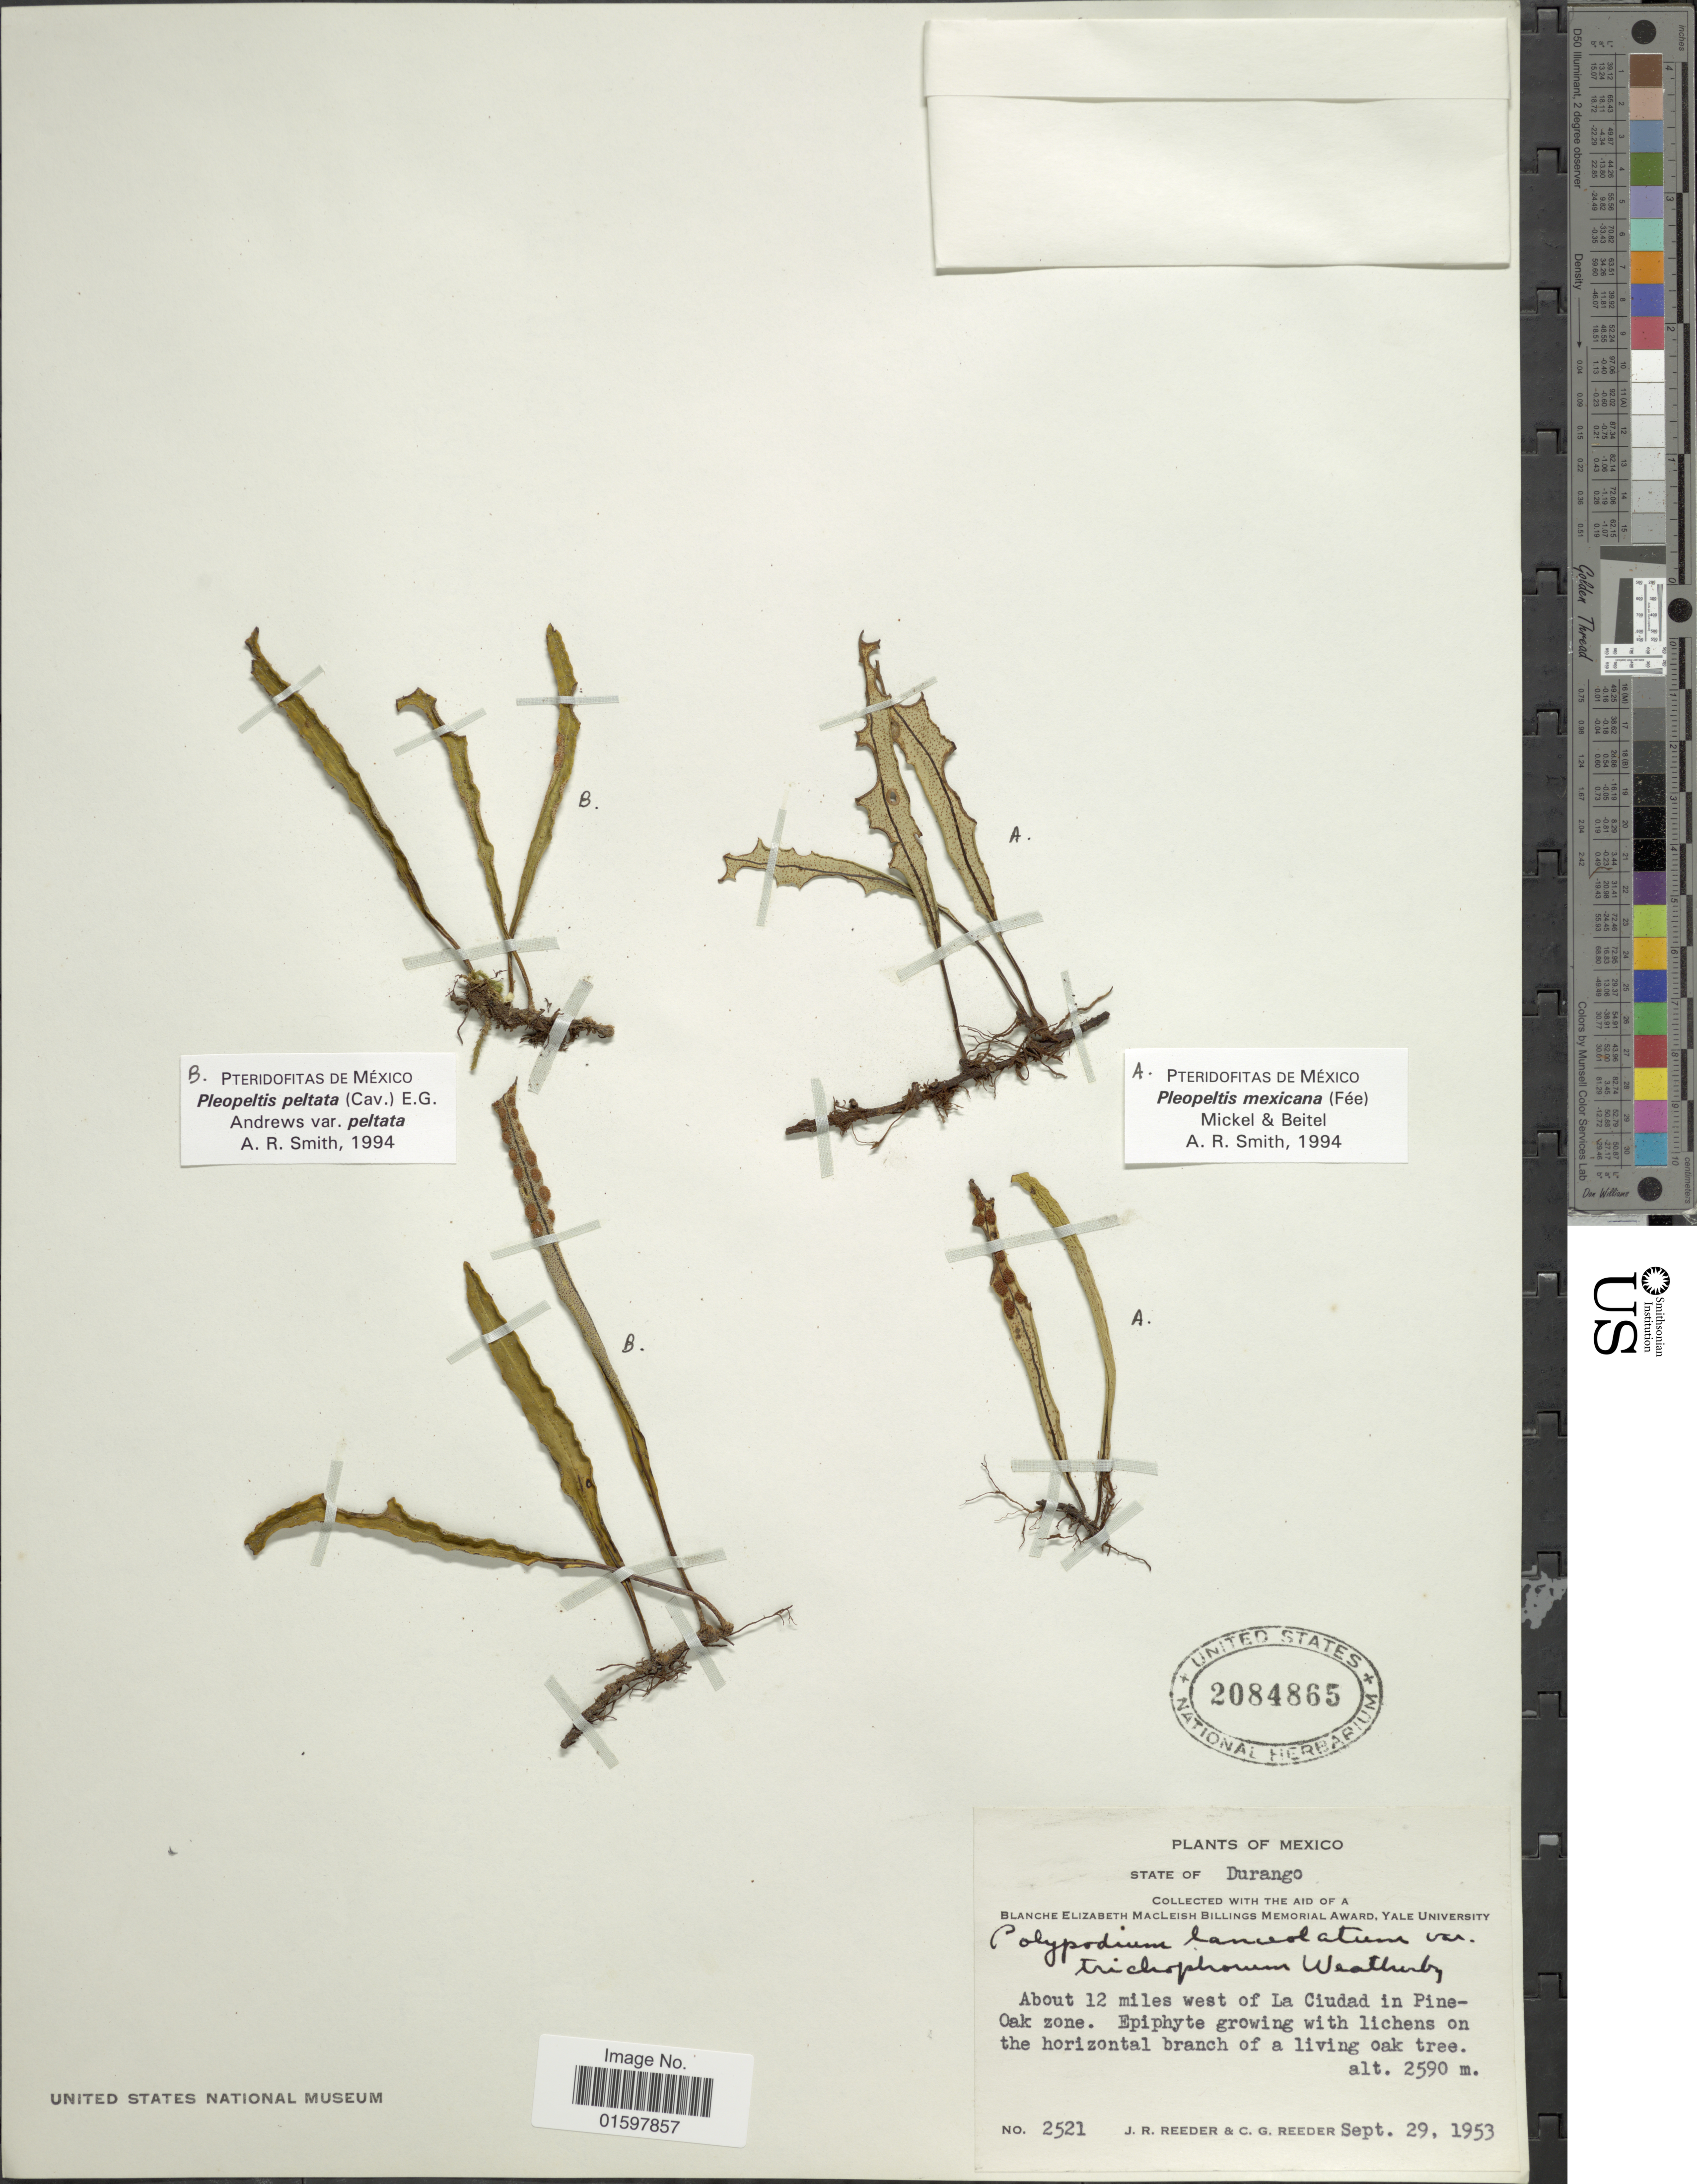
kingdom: Plantae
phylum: Tracheophyta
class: Polypodiopsida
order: Polypodiales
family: Polypodiaceae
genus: Pleopeltis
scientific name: Pleopeltis mexicana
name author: (Fée) Mickel & Beitel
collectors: J. R. Reeder & C. G. Reeder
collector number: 2521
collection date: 1953-09-29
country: Mexico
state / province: Durango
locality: About 12 miles west of La Ciudad in Pine-Oak zone.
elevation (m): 2590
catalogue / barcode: US 2084865